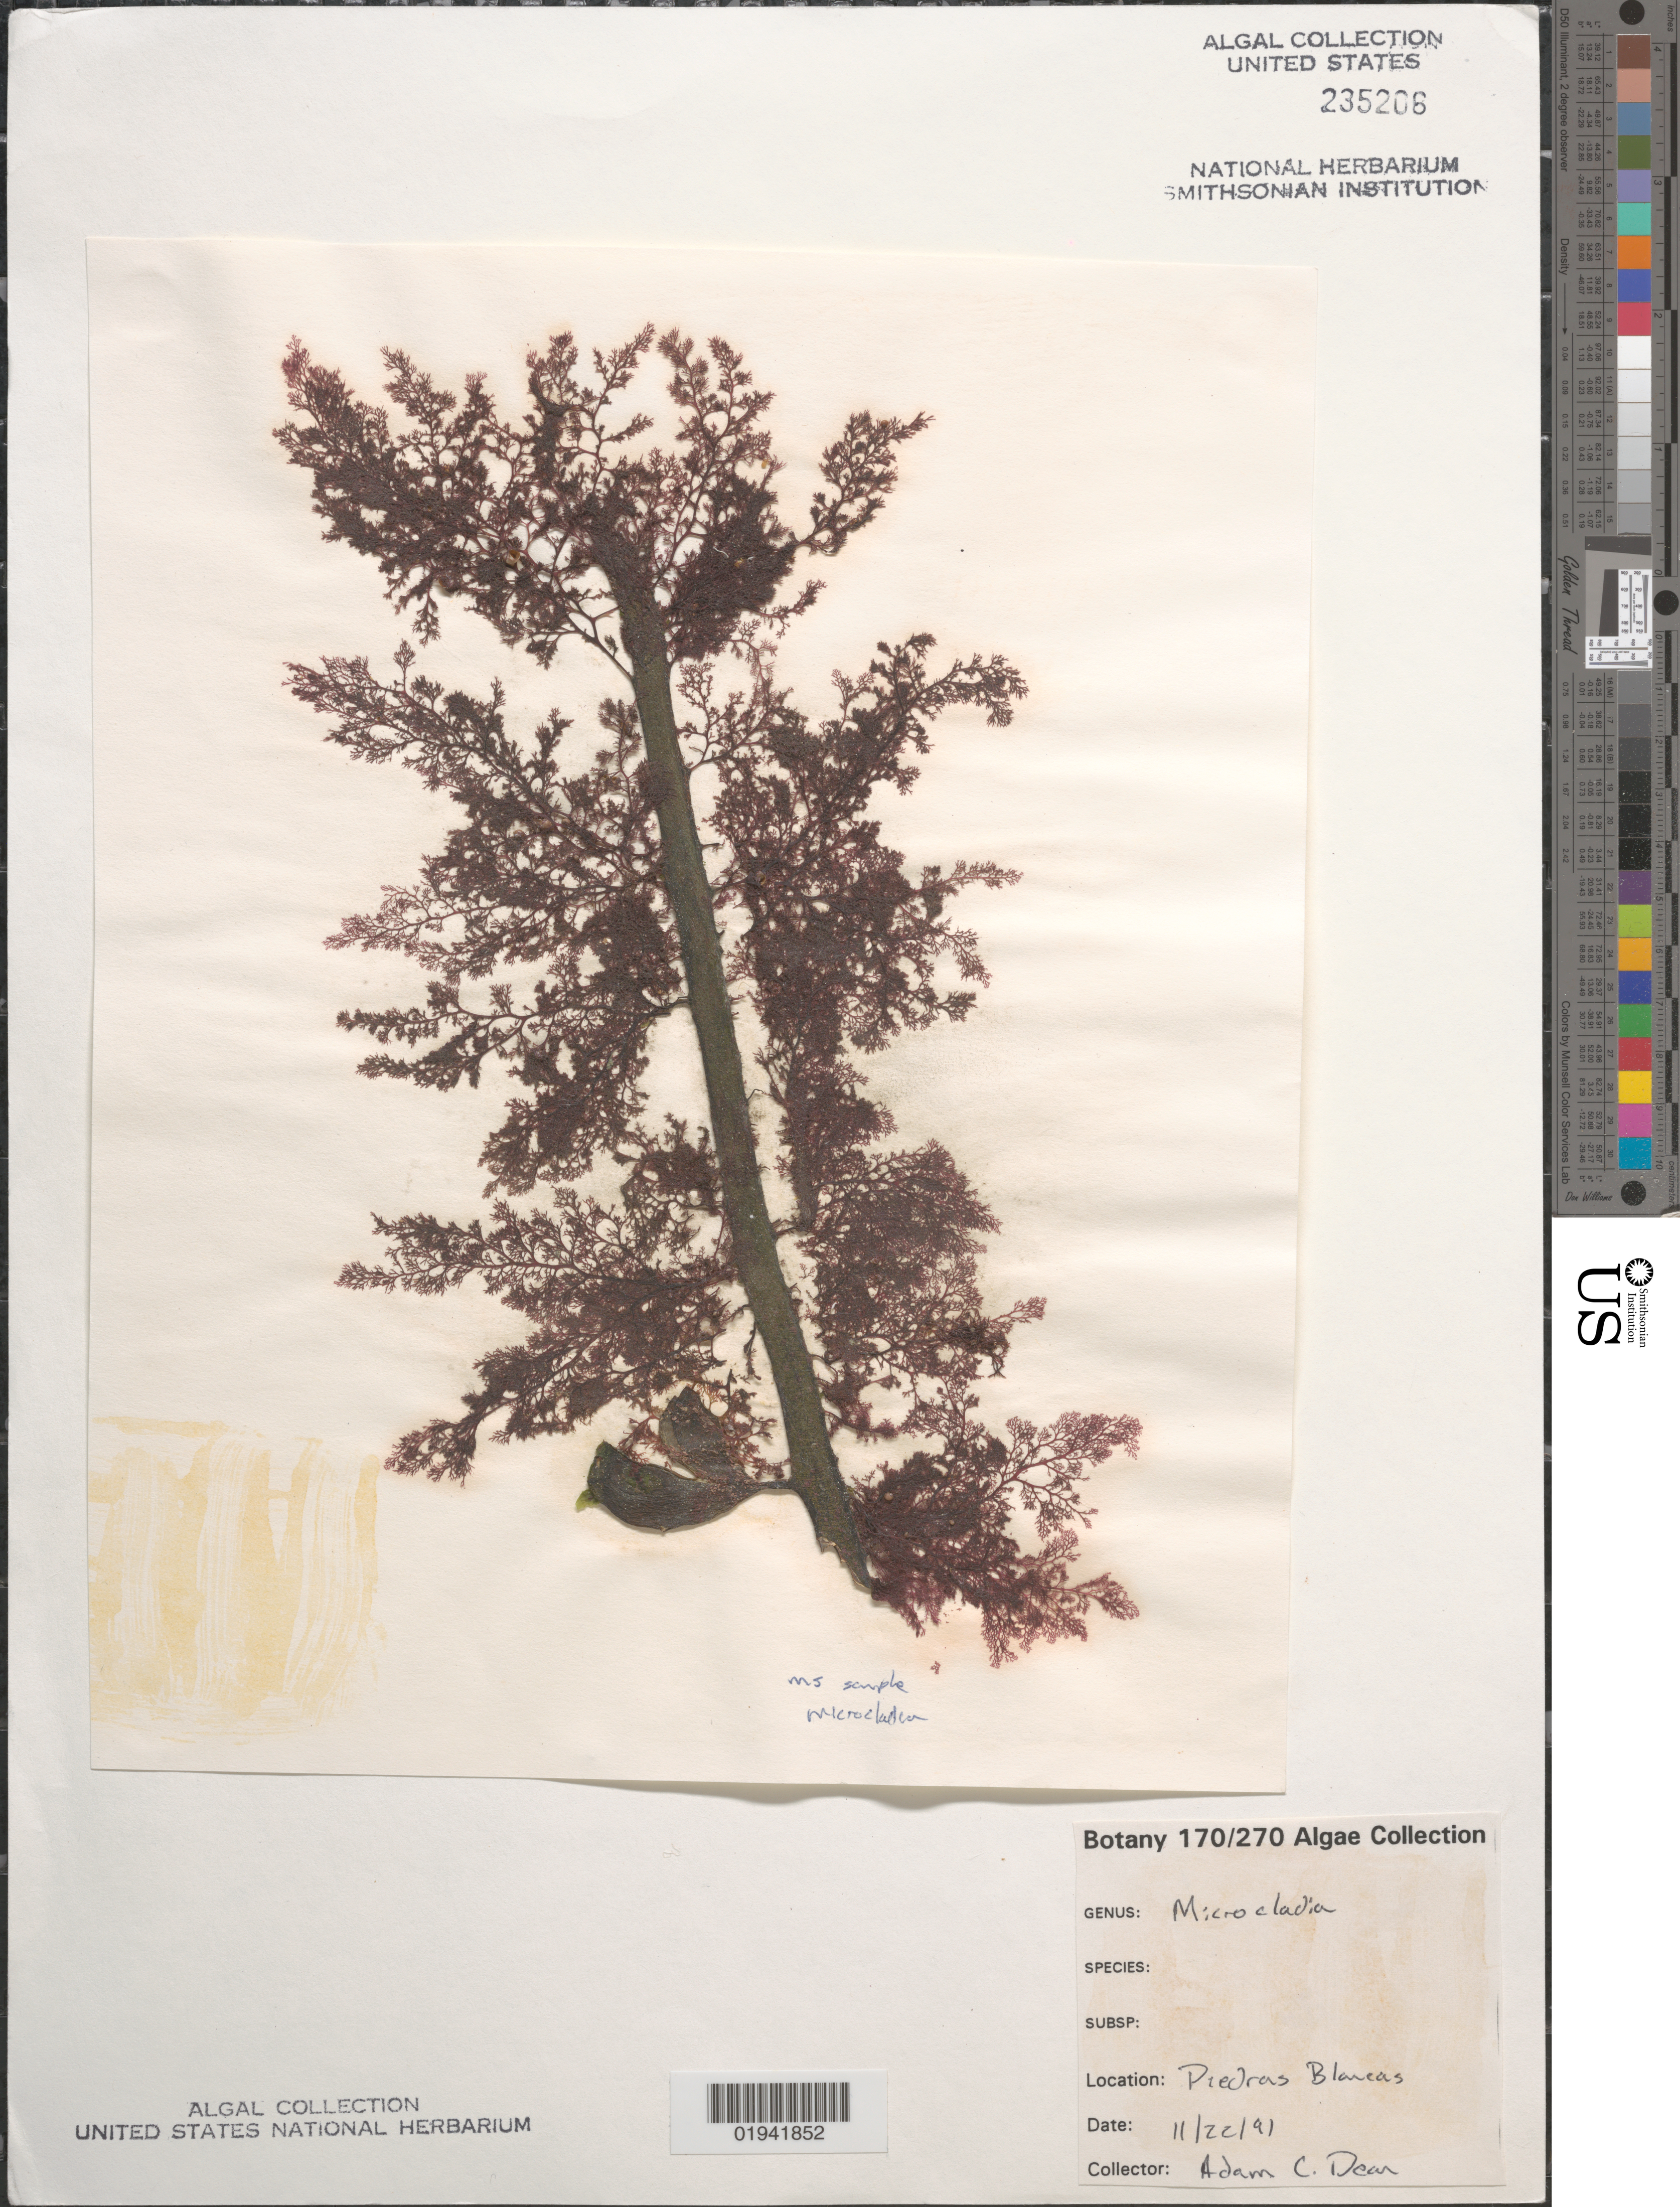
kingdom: Plantae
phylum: Rhodophyta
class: Florideophyceae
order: Ceramiales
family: Ceramiaceae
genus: Microcladia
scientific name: Microcladia sp.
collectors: A. Dean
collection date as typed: Transcribed d/m/y: 22/11/91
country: United States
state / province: California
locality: Piedras Blancas.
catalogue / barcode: US 235206